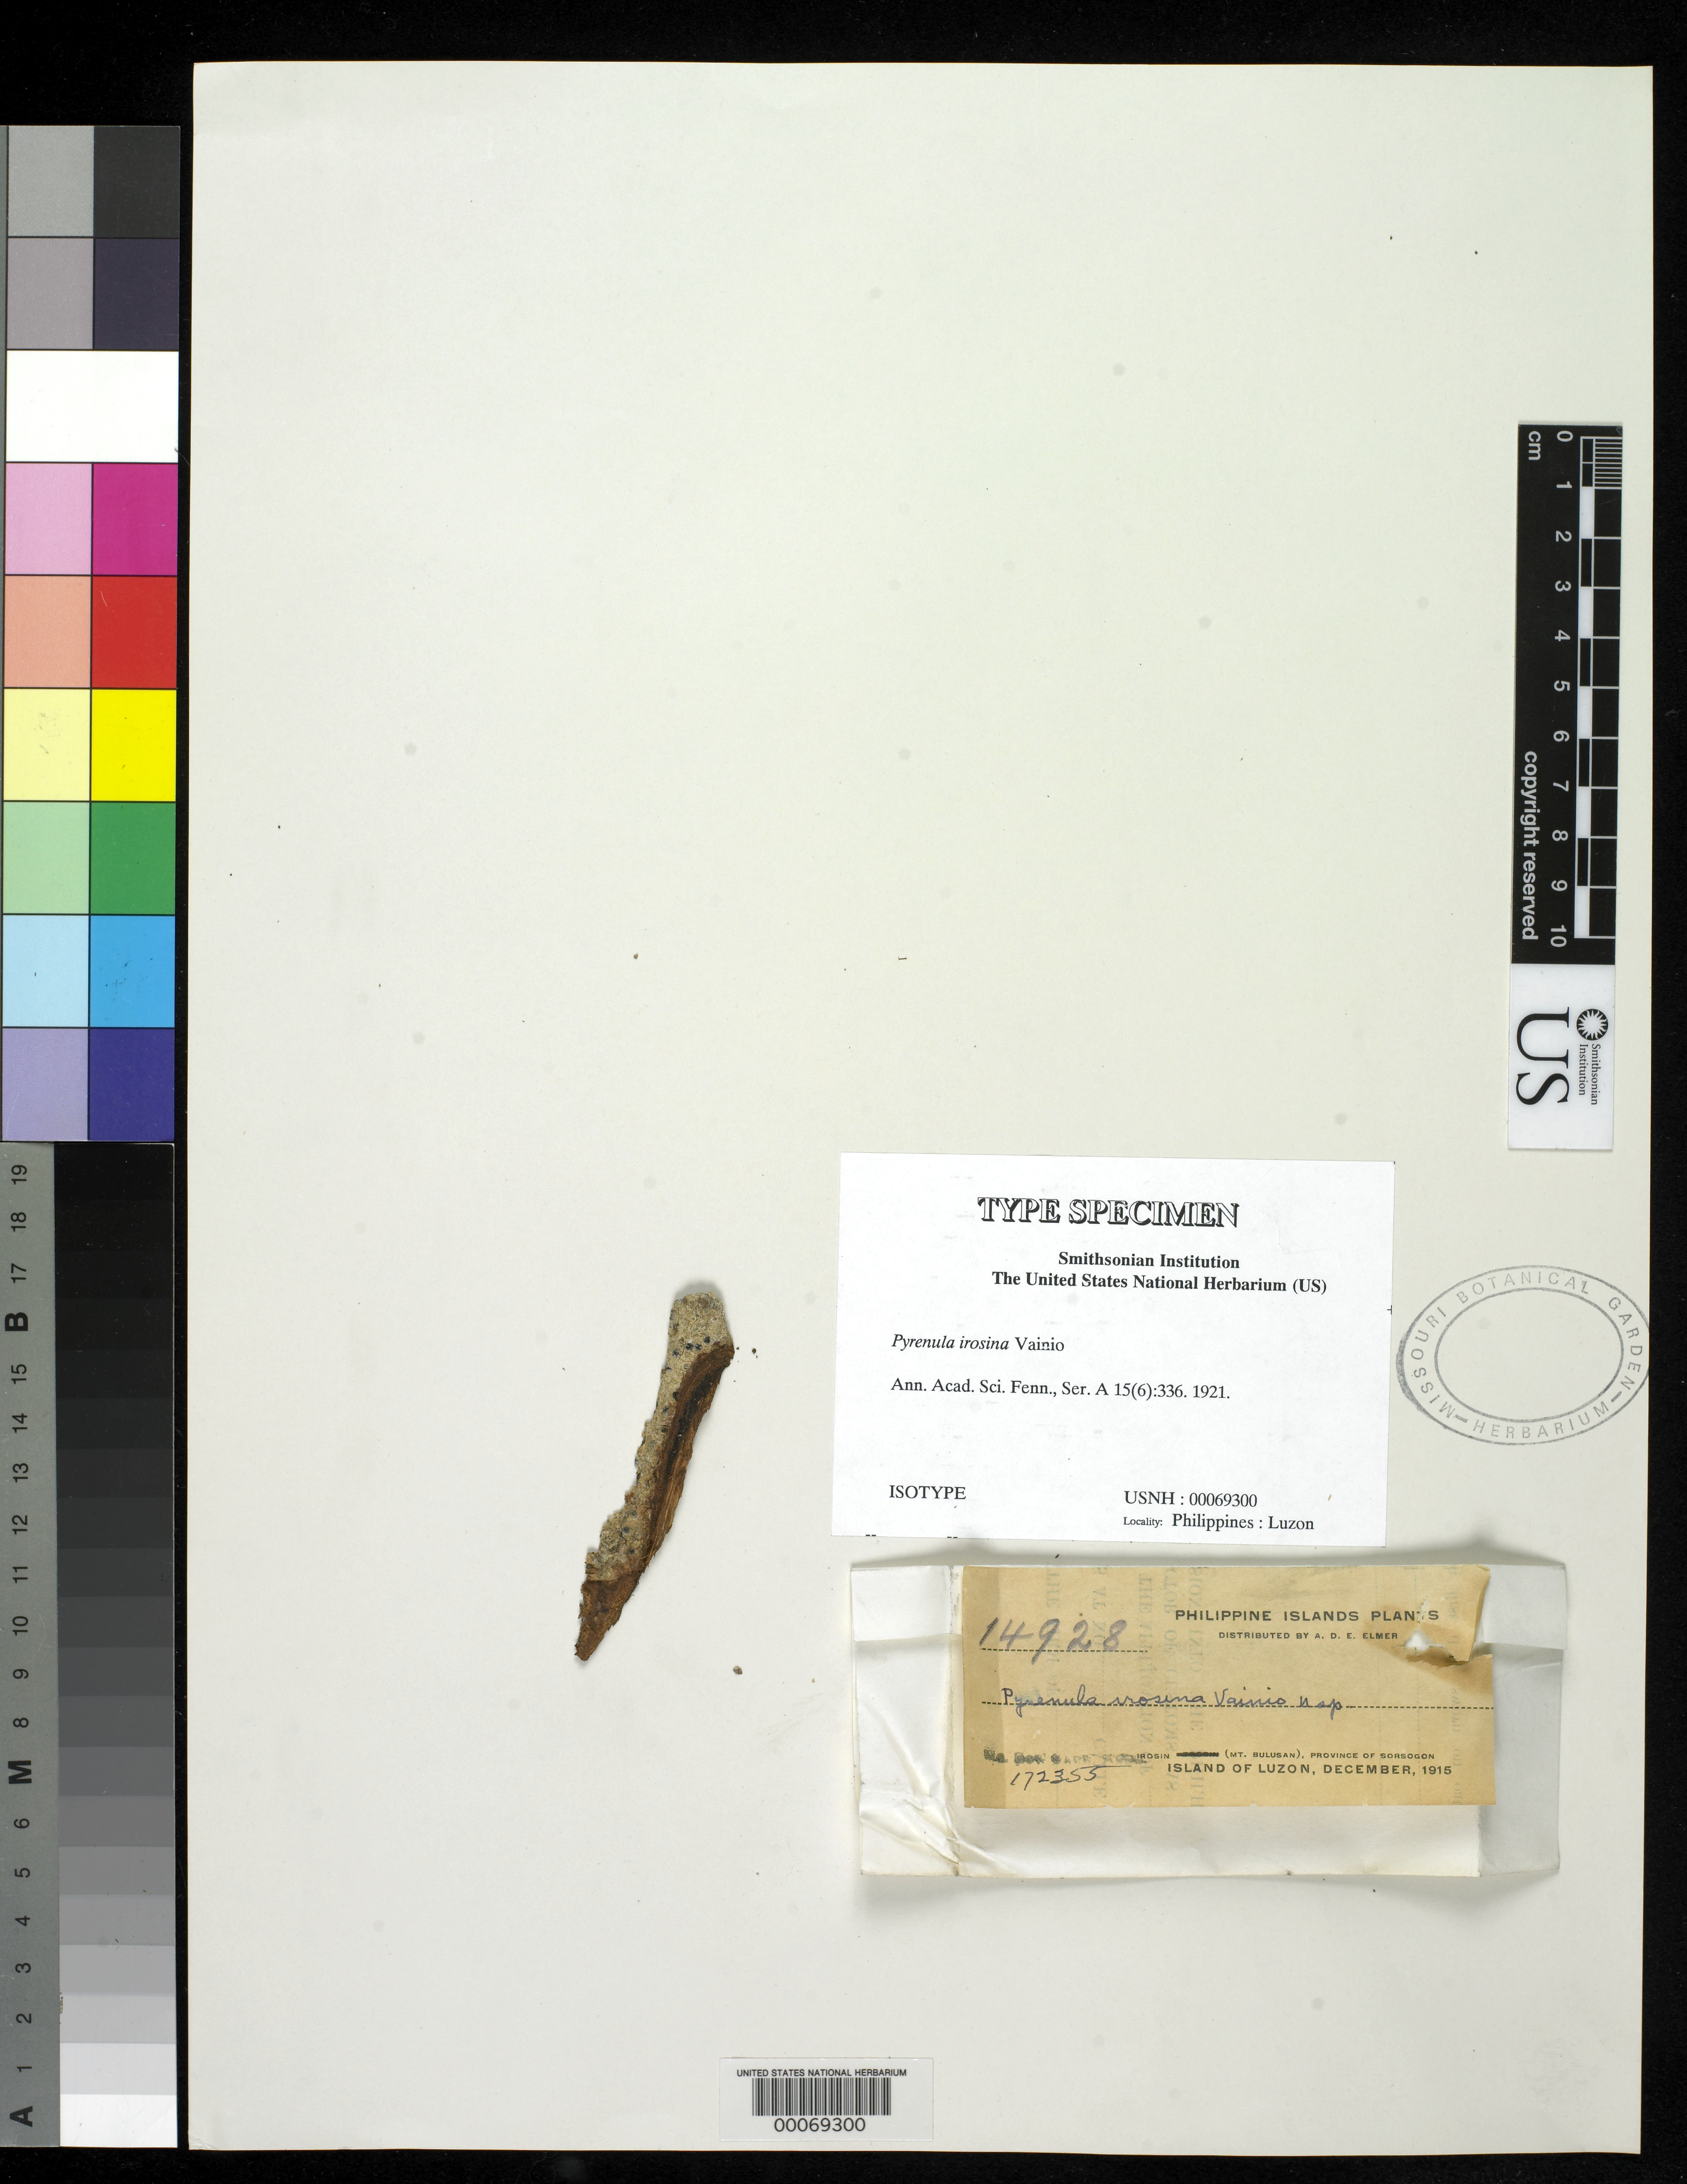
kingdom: Fungi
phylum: Ascomycota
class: Eurotiomycetes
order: Pyrenulales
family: Pyrenulaceae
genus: Pyrenula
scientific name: Pyrenula irosina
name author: Vain.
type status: Isotype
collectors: A. D. E. Elmer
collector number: Bur. Sci. 14928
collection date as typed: Dec 1915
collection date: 1915-12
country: Philippines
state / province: Bicol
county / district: Sorsogon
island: Luzon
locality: Irosin (Mt. Bulusan), Province of Sorsogon, Island of Luzon